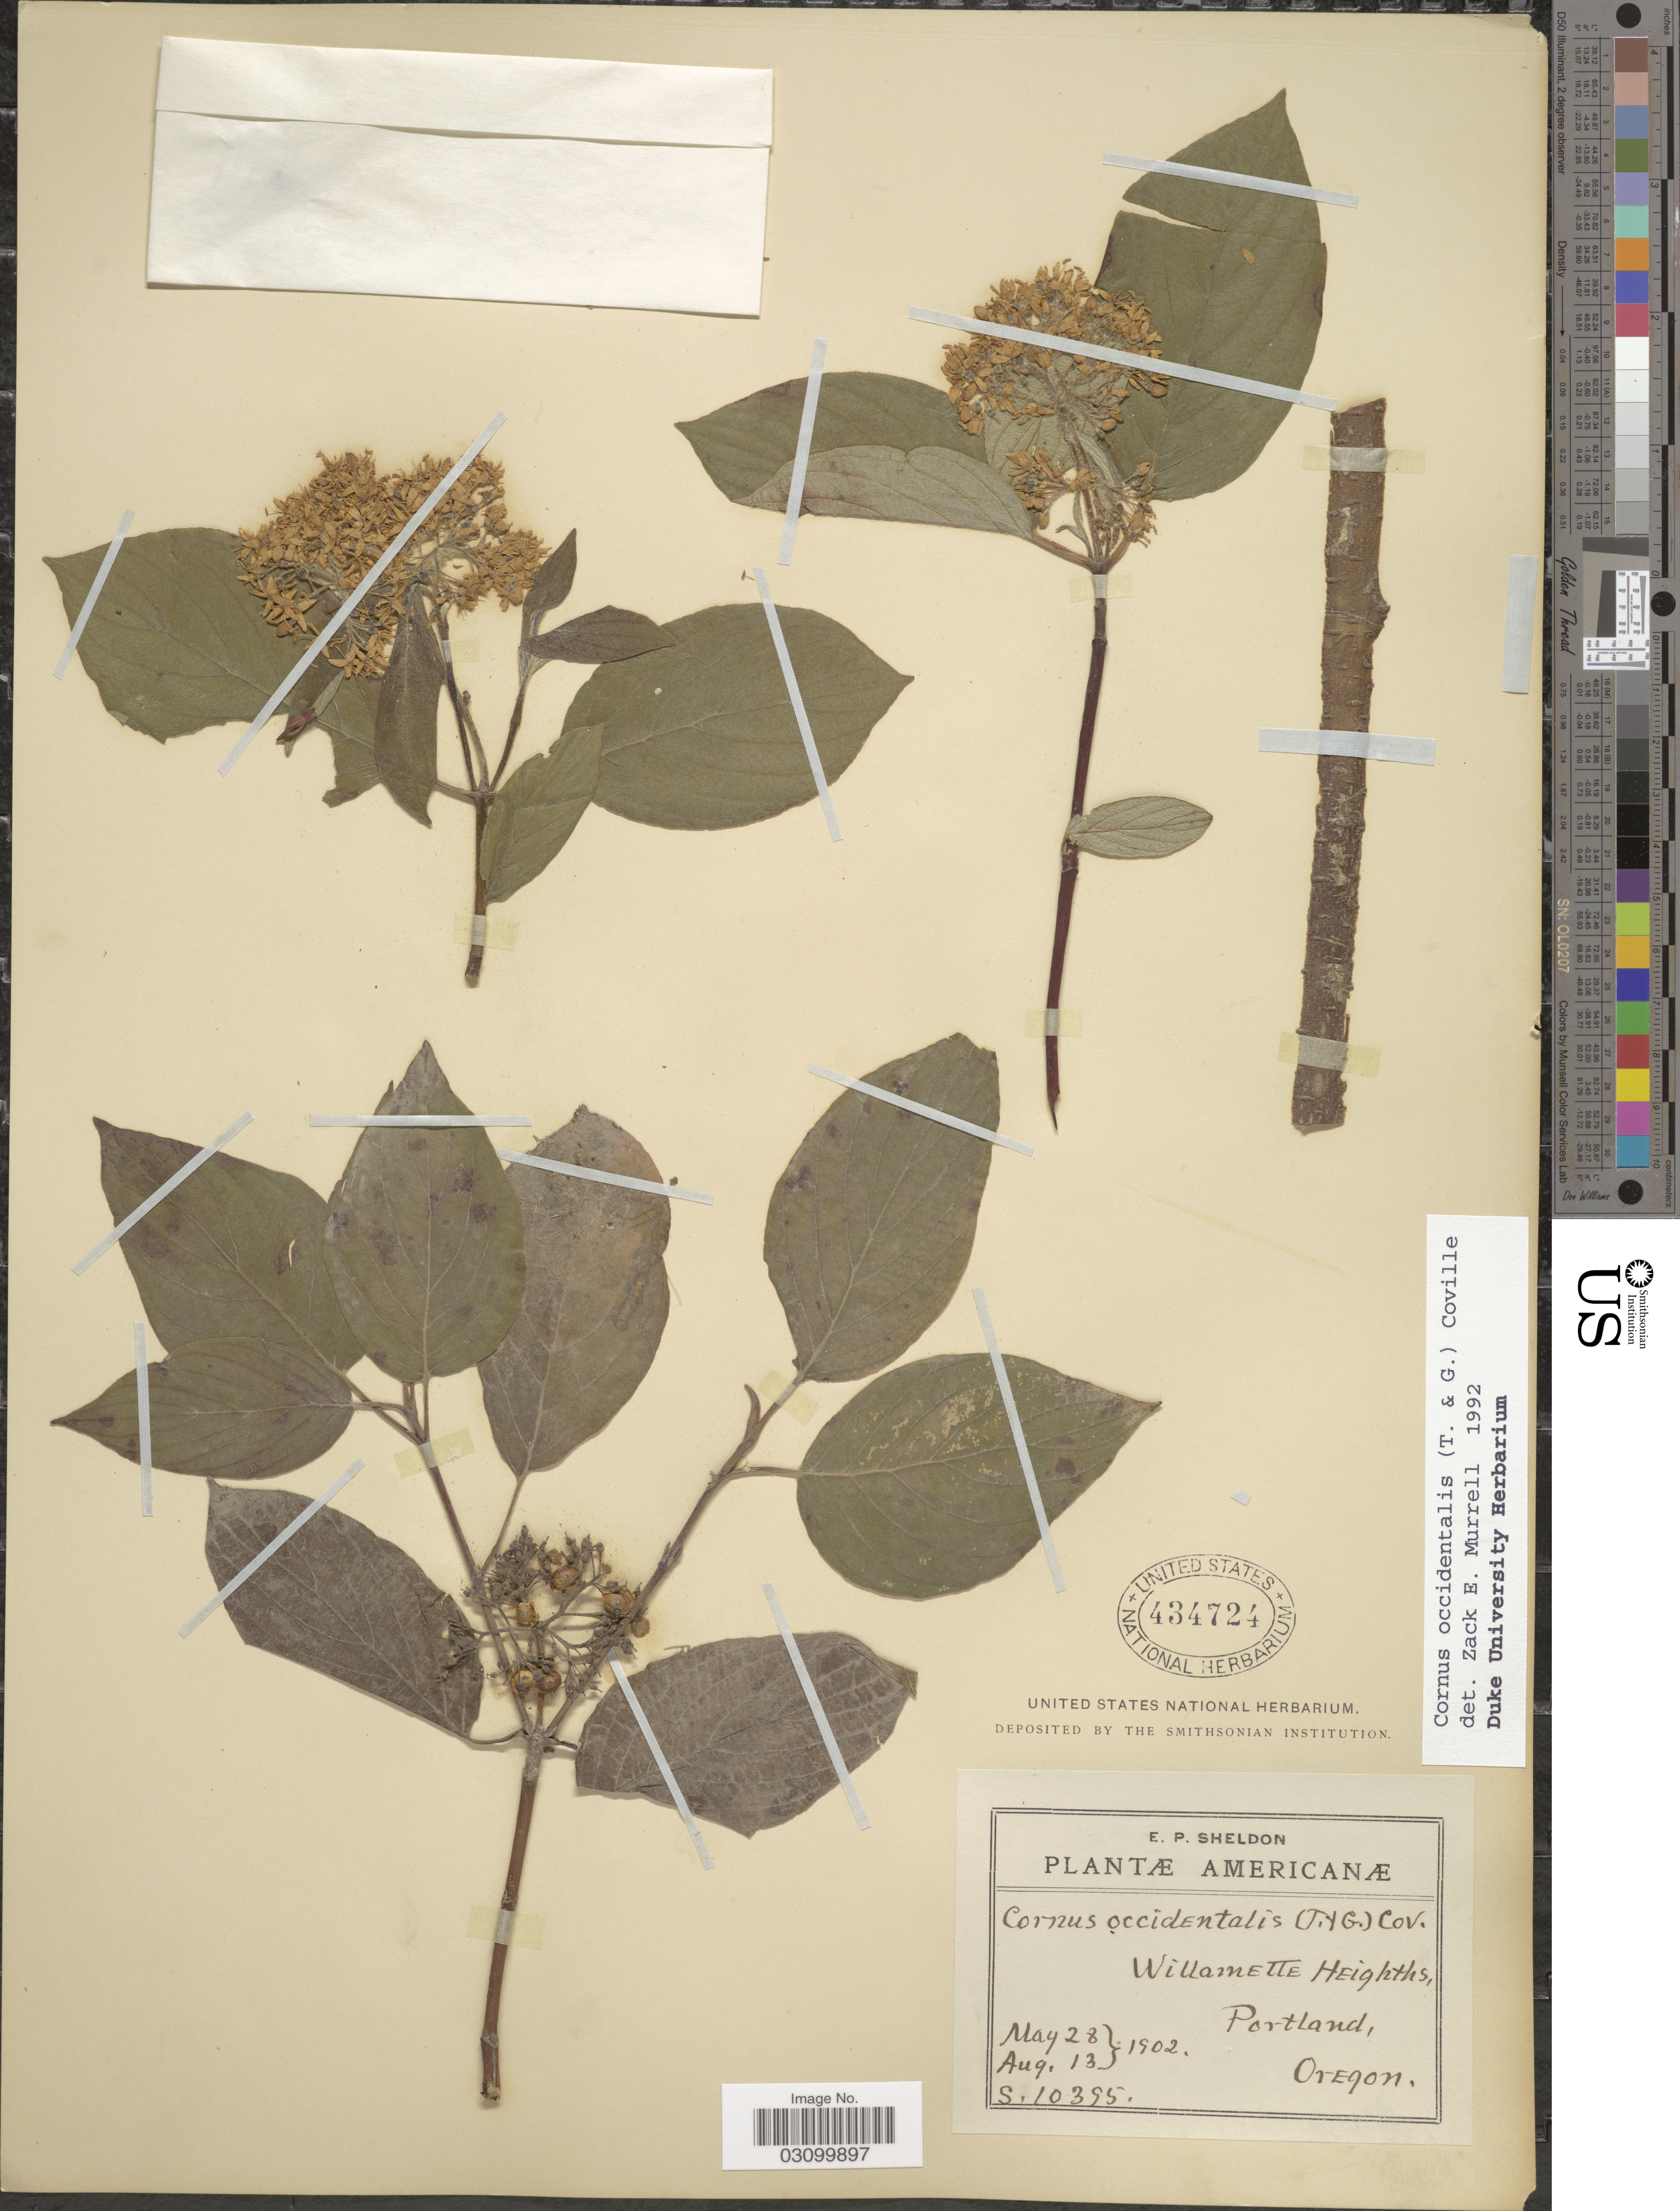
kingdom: Plantae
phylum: Tracheophyta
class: Magnoliopsida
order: Cornales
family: Cornaceae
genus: Cornus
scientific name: Cornus occidentalis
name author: (Torr. & A. Gray) Coville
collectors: E. P. Sheldon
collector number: S10395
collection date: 1902-05-28/1902-08-13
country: United States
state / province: Oregon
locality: Willamette Heights, Portland.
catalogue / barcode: US 434724